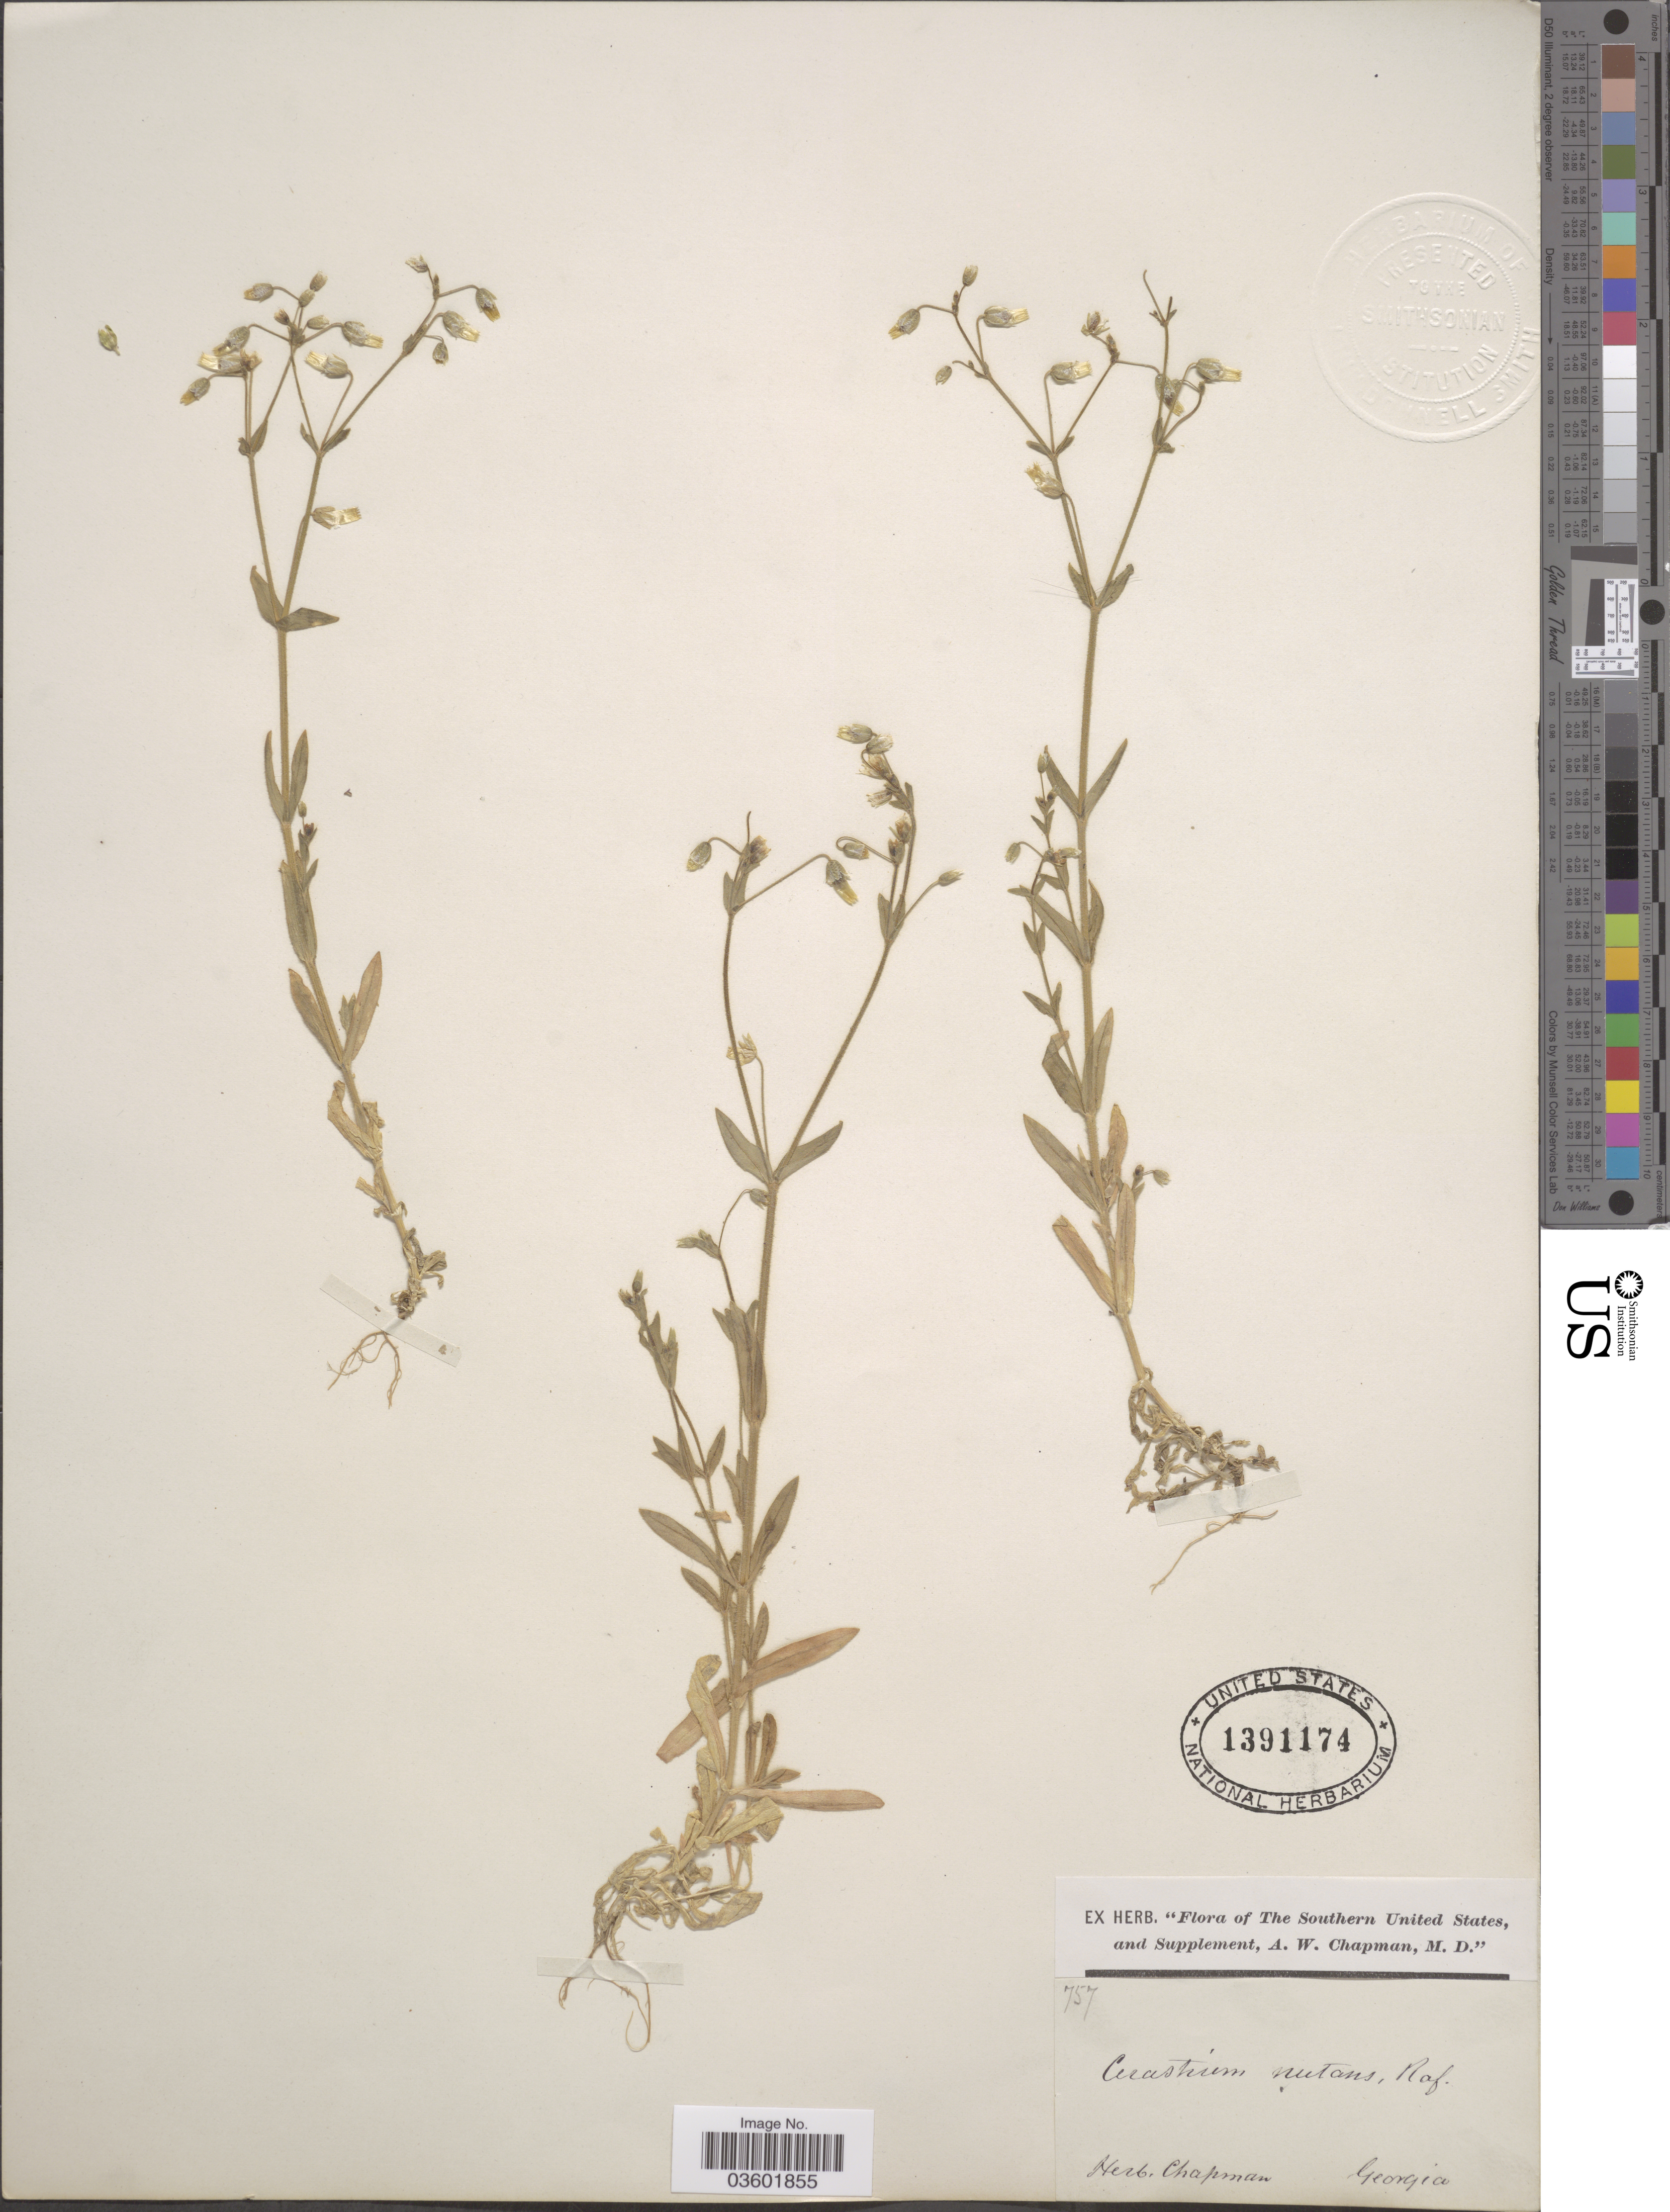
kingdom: Plantae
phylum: Tracheophyta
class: Magnoliopsida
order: Caryophyllales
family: Caryophyllaceae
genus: Cerastium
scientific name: Cerastium nutans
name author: Raf.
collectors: ex herb. A.W. Chapman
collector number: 757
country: United States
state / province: Georgia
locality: Southern United States.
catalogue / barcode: US 1391174